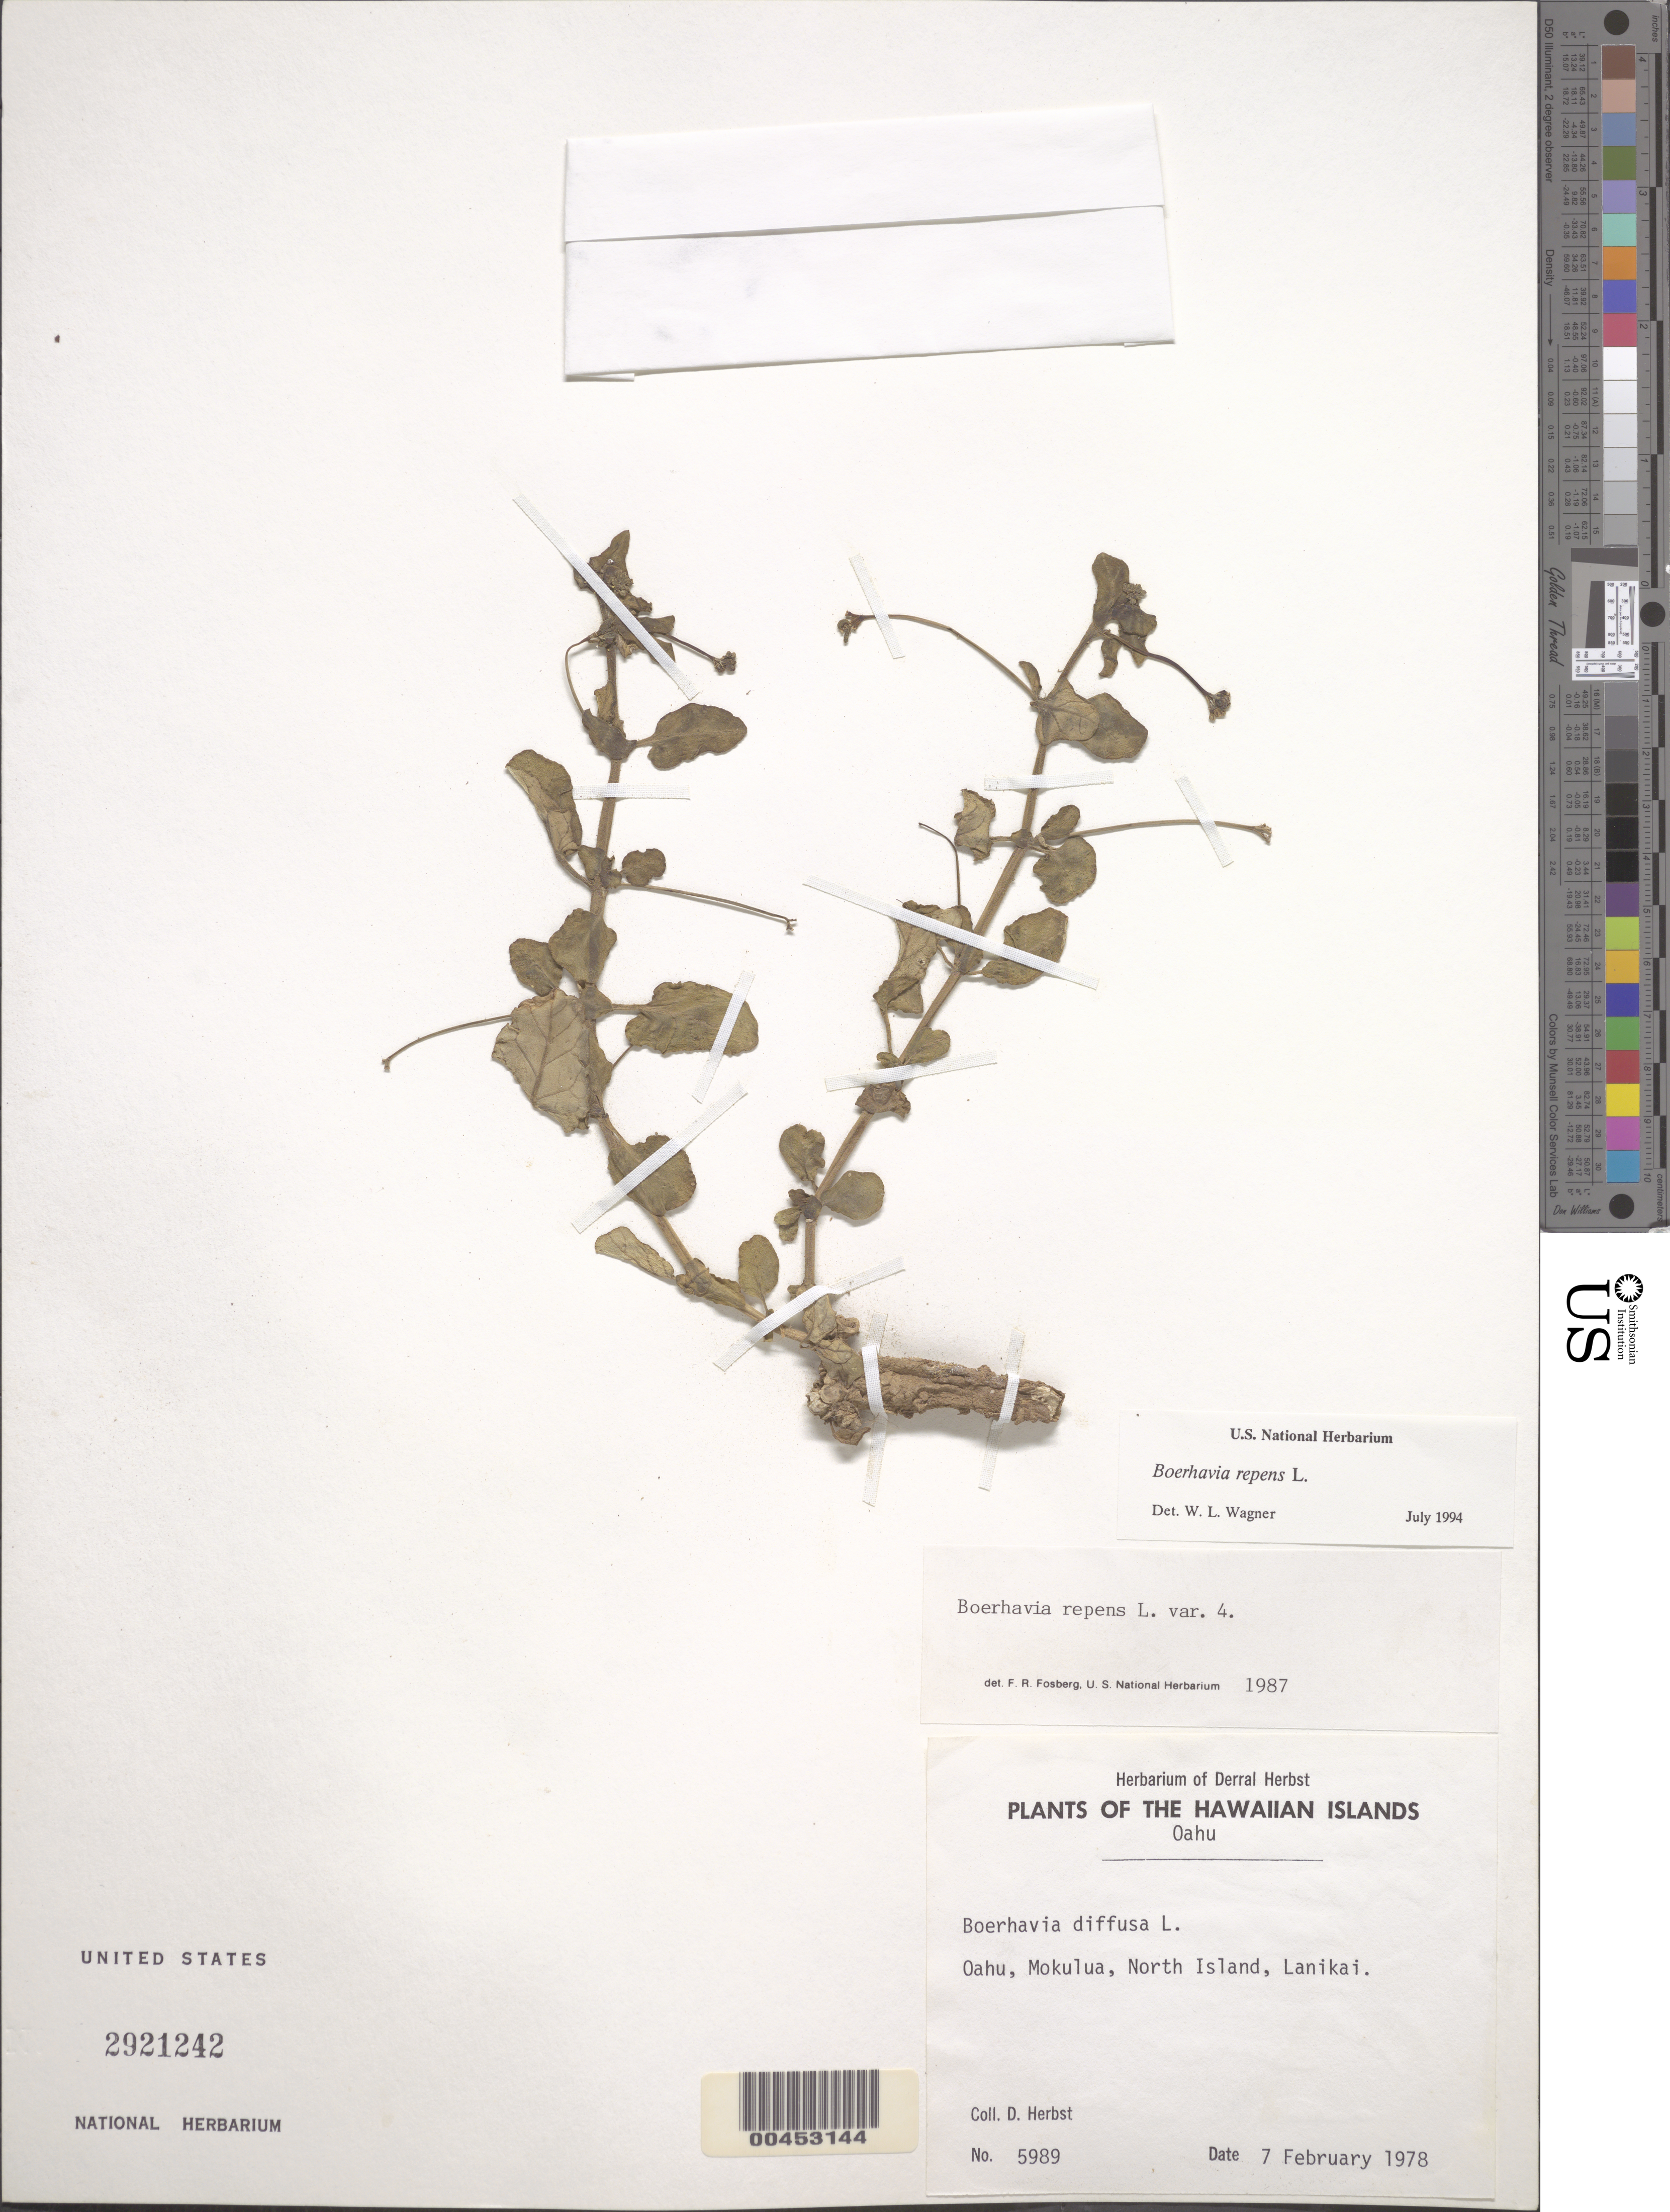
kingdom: Plantae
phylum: Tracheophyta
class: Magnoliopsida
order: Caryophyllales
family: Nyctaginaceae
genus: Boerhavia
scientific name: Boerhavia repens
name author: L.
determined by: Wagner, W. L., (BOT), Smithsonian Institution - National Museum of Natural History (UNITED STATES)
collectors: D. R. Herbst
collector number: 5989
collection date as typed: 7 Feb 1978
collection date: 1978-02-07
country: United States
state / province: Hawaii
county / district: Honolulu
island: Mokulua Islets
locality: North Island, Lanikai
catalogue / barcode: US 2921242